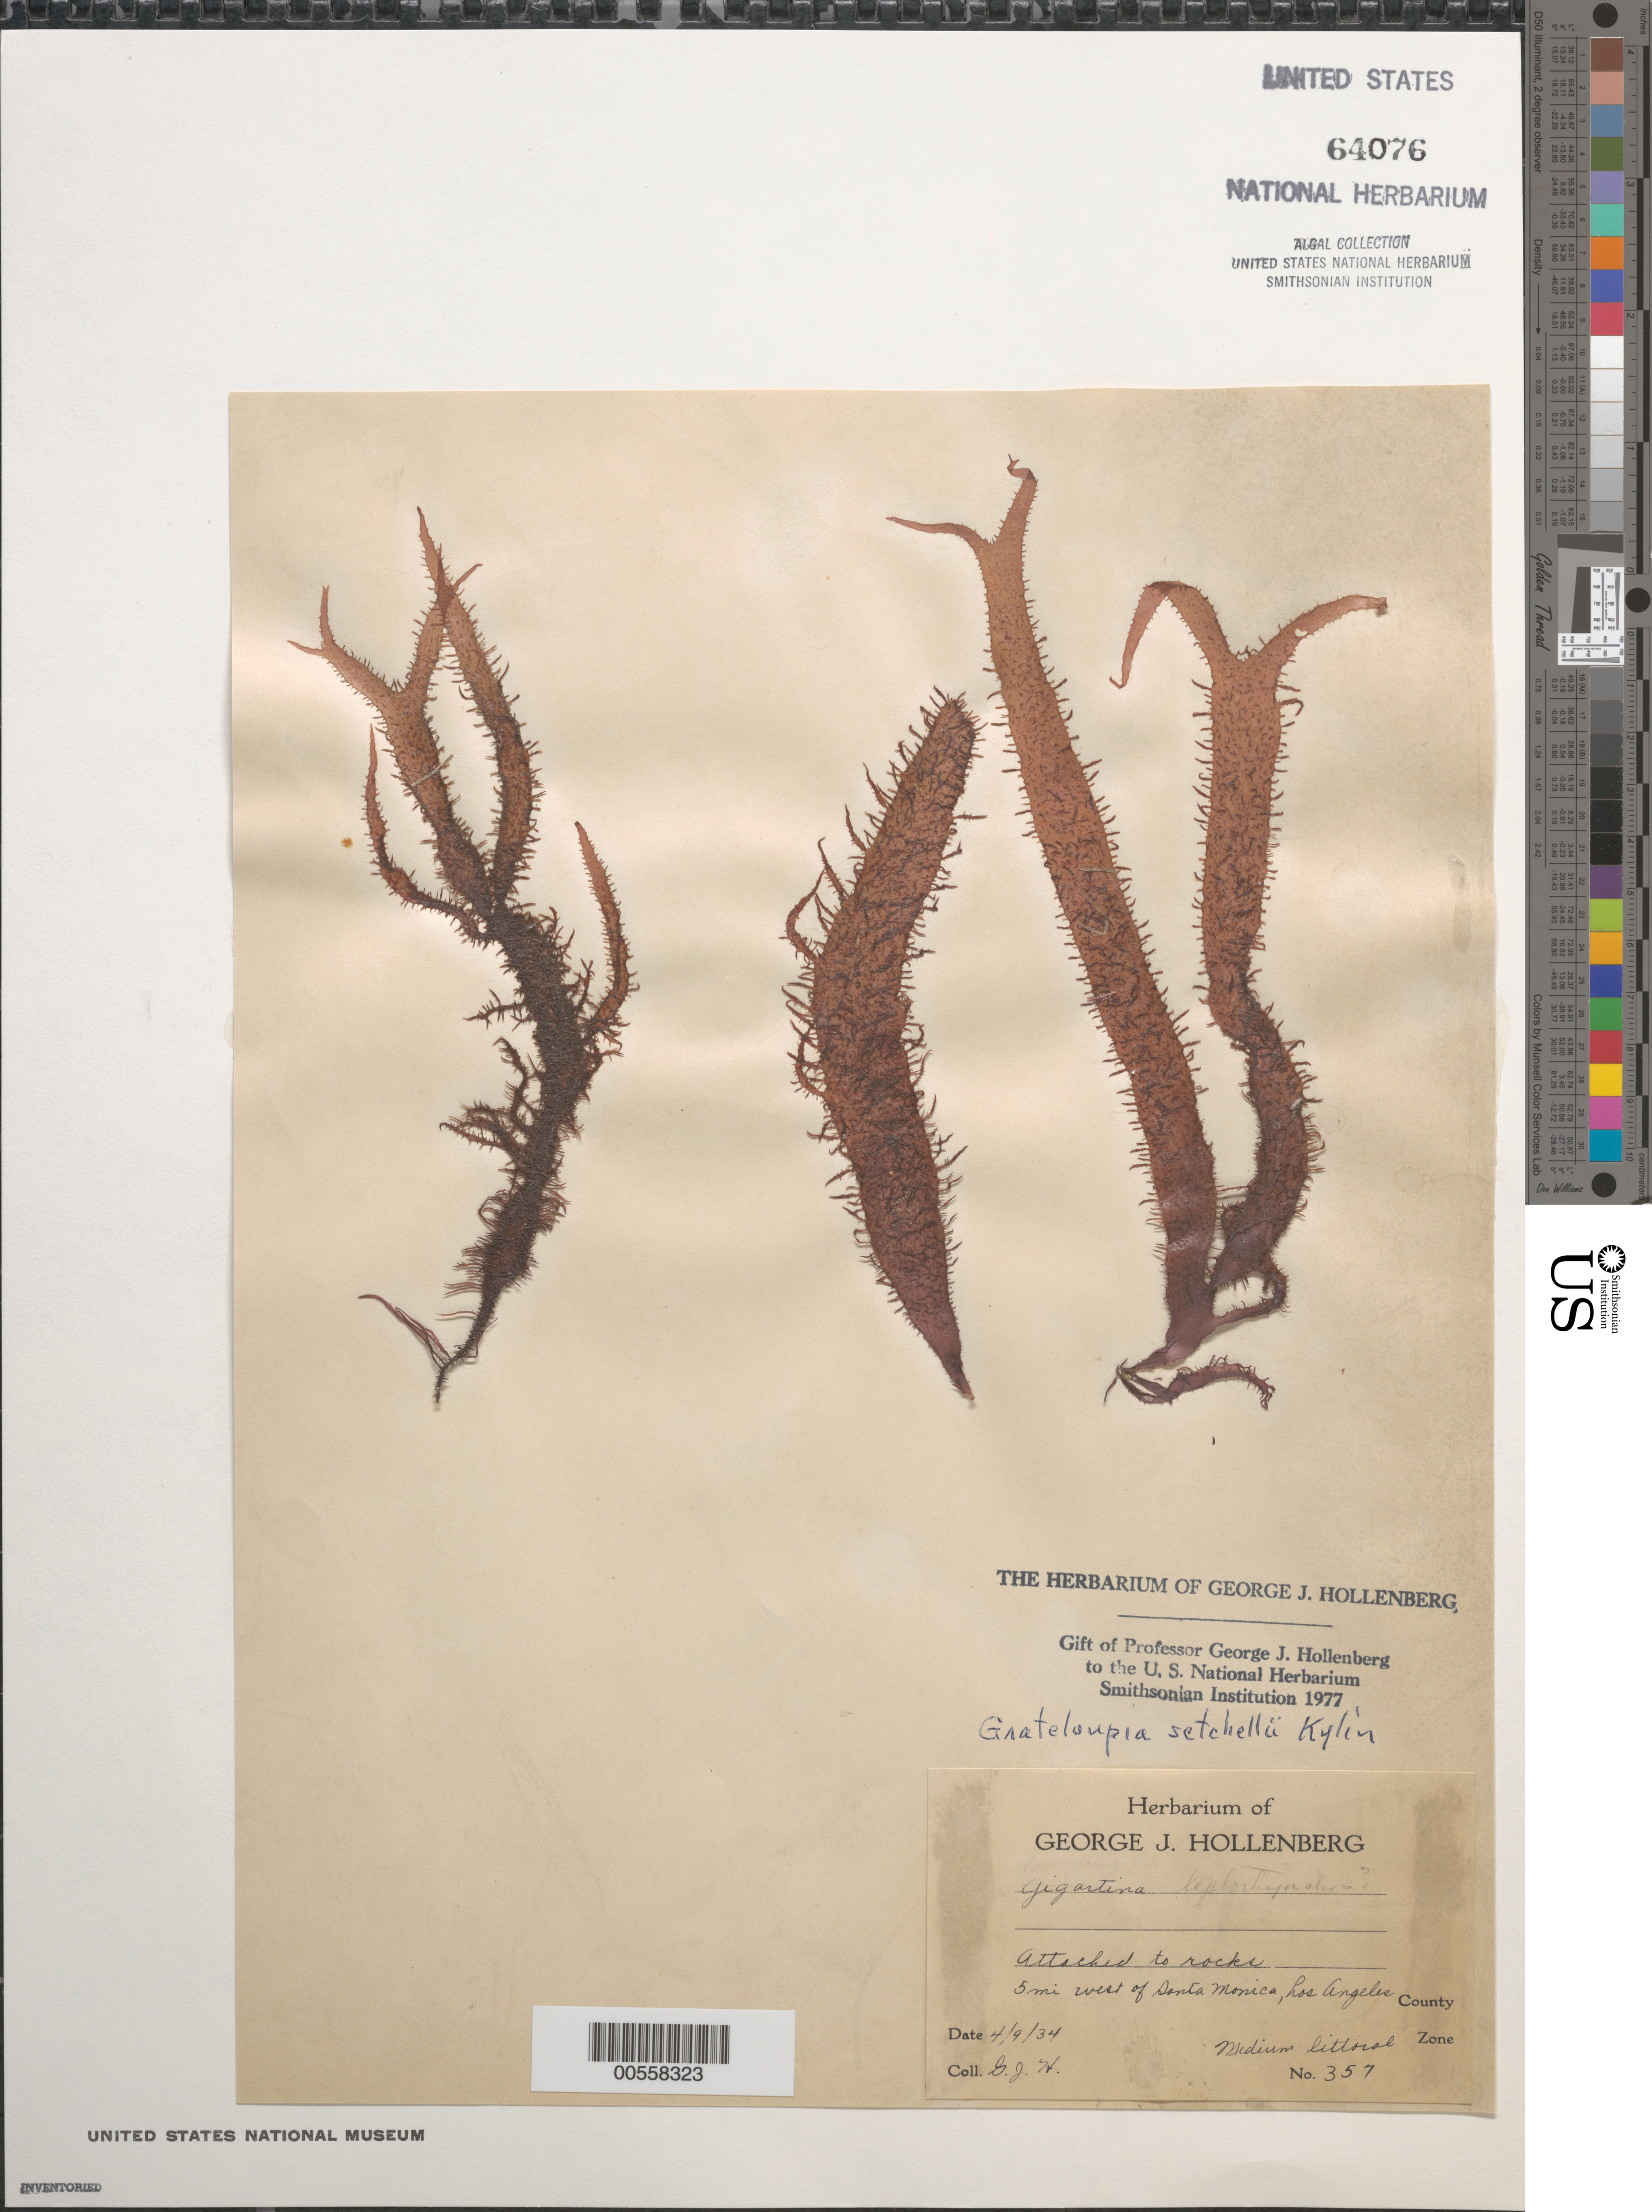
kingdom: Plantae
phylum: Rhodophyta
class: Florideophyceae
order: Halymeniales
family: Halymeniaceae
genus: Norrissia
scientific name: Norrissia setchellii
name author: (Kylin) M.S. Balakrishnan in Desikachary & Raja Rao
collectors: G. Hollenberg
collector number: GJH 357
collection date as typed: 09 Apr 1934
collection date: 1934-04-09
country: United States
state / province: California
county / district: Los Angeles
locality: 5 miles west of Santa Monica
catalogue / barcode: US 64076